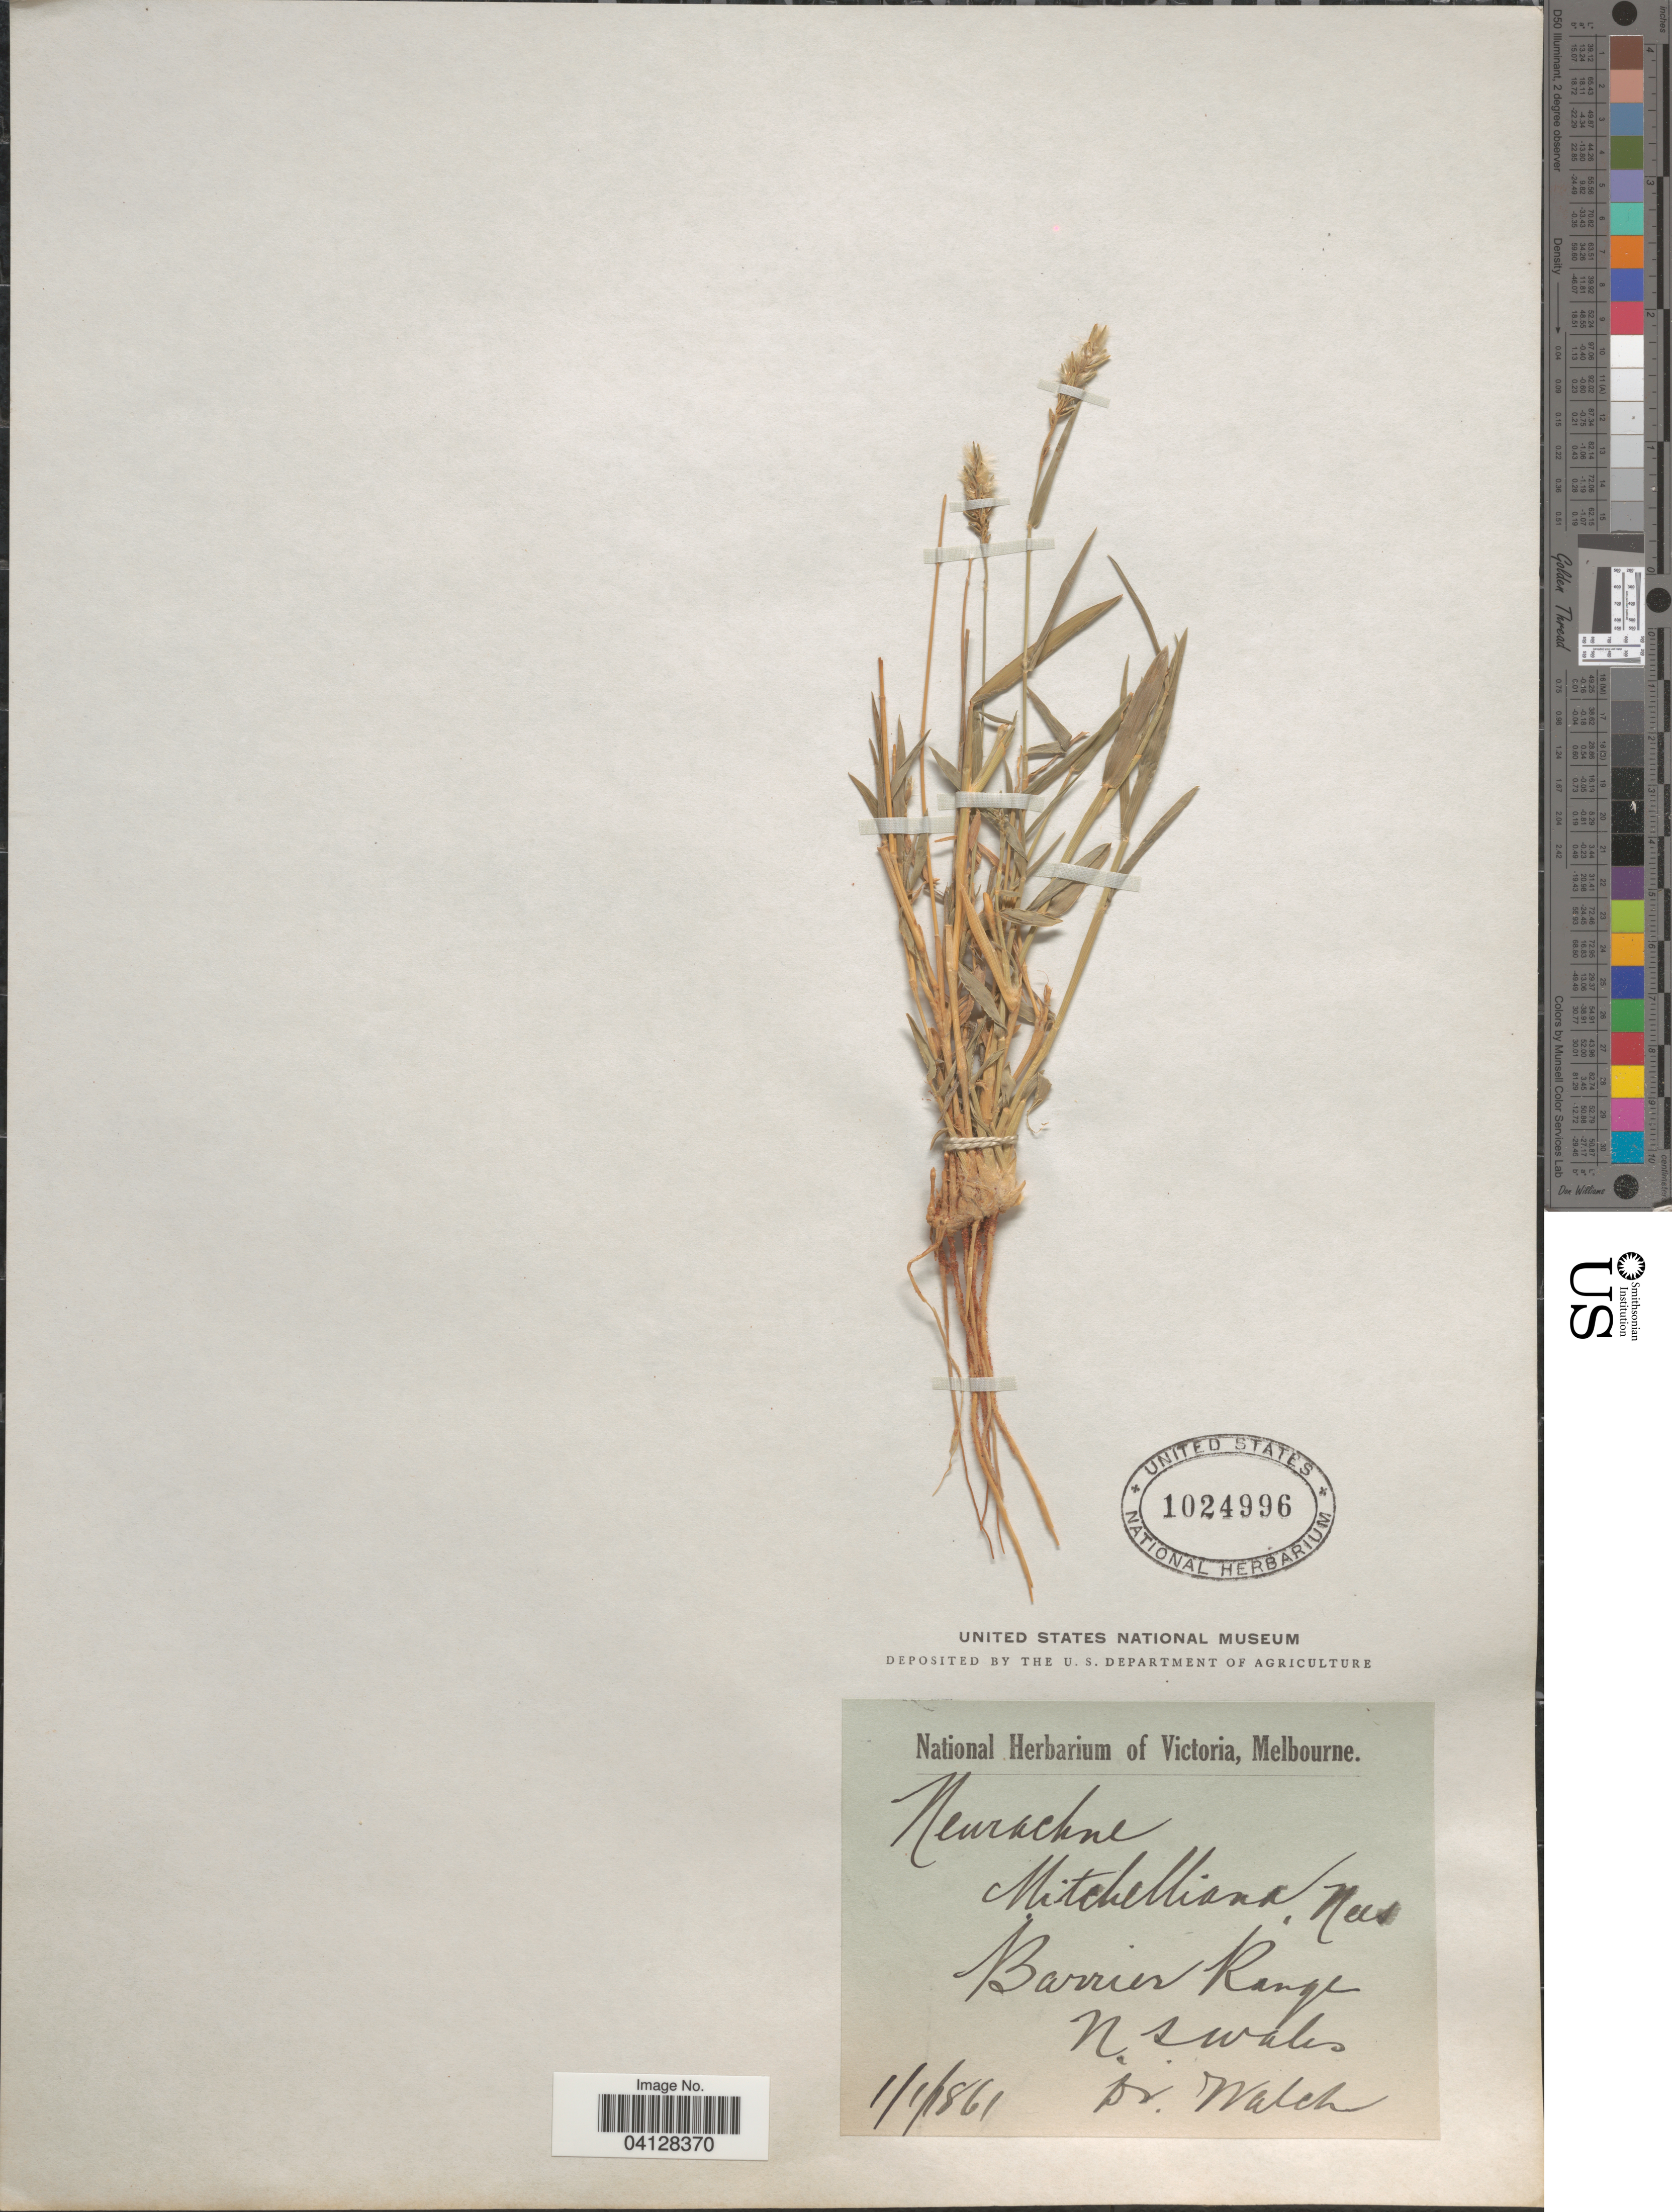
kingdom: Plantae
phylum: Tracheophyta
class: Liliopsida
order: Poales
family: Poaceae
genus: Neurachne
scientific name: Neurachne mitchelliana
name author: Nees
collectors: Walch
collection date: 1861-01-01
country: Australia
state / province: New South Wales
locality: Barrier Range.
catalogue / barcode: US 1024996